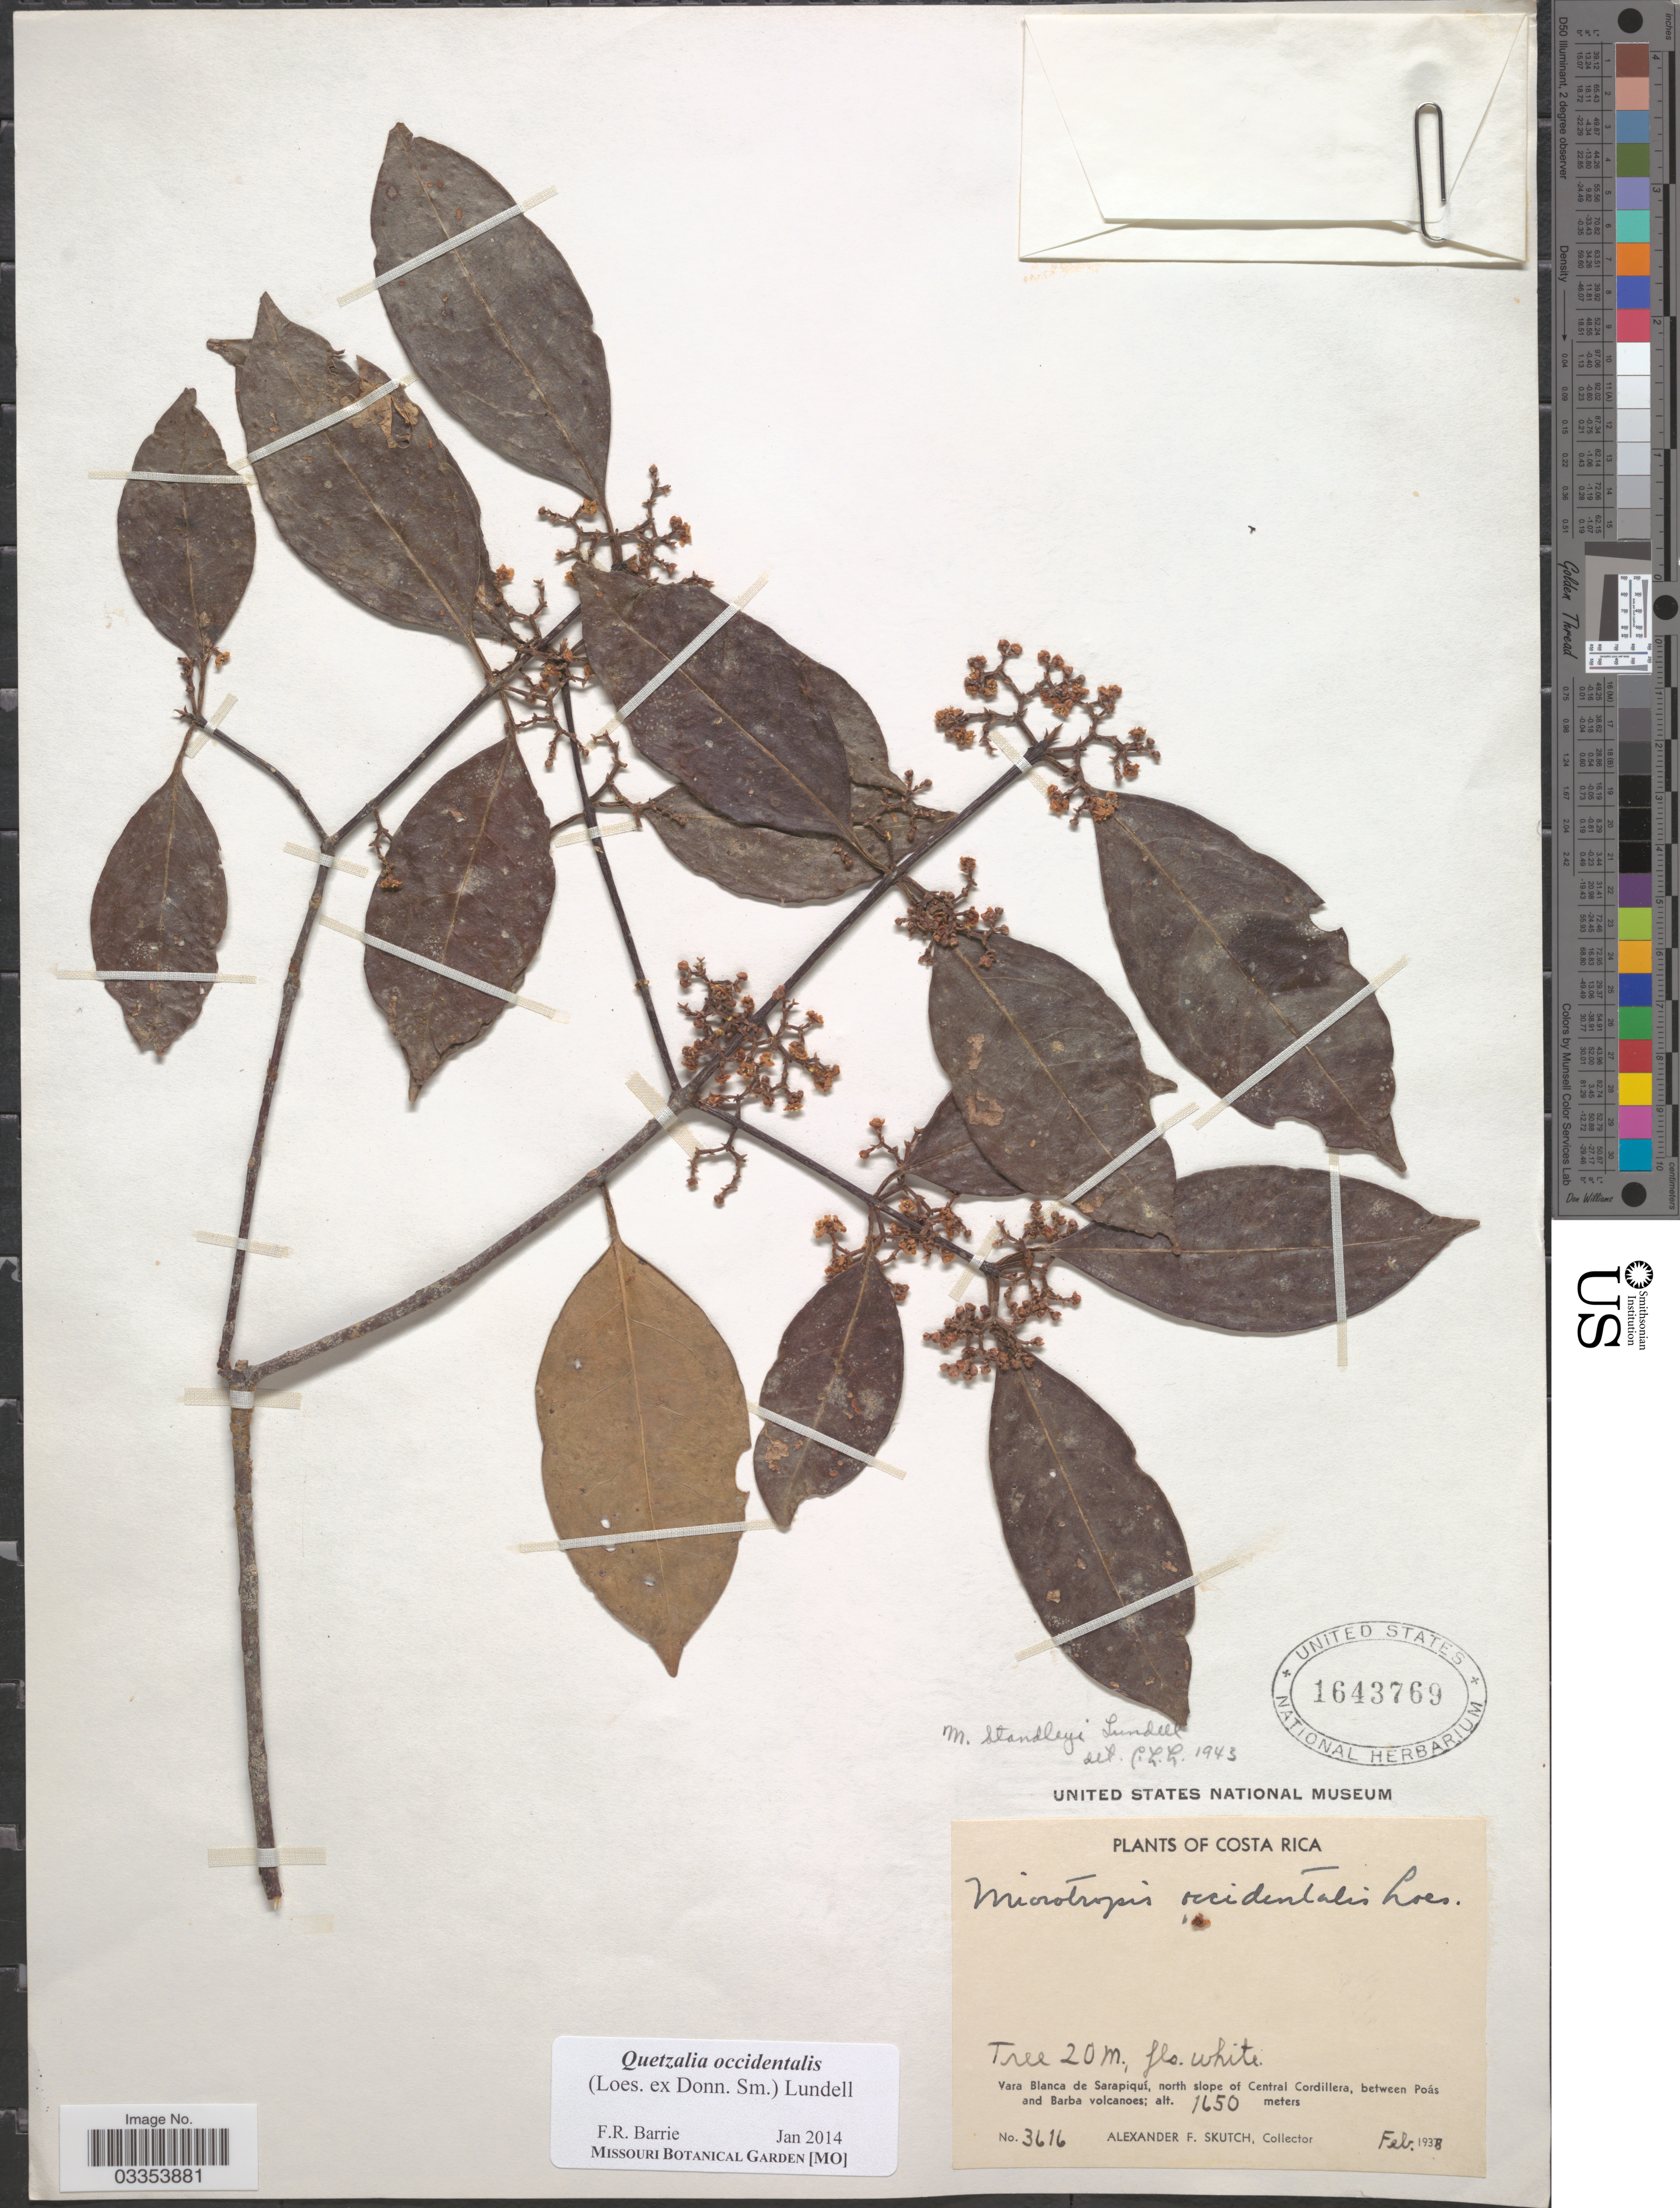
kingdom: Plantae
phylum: Tracheophyta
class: Magnoliopsida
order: Celastrales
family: Celastraceae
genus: Microtropis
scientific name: Microtropis occidentalis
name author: Loes.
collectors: A. F. Skutch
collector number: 3616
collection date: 1938-02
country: Costa Rica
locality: Vara Blanca de Sarapiquí, north slope of Central Cordillera, between Poás and Barba volcanoes.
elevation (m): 1650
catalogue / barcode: US 1643769